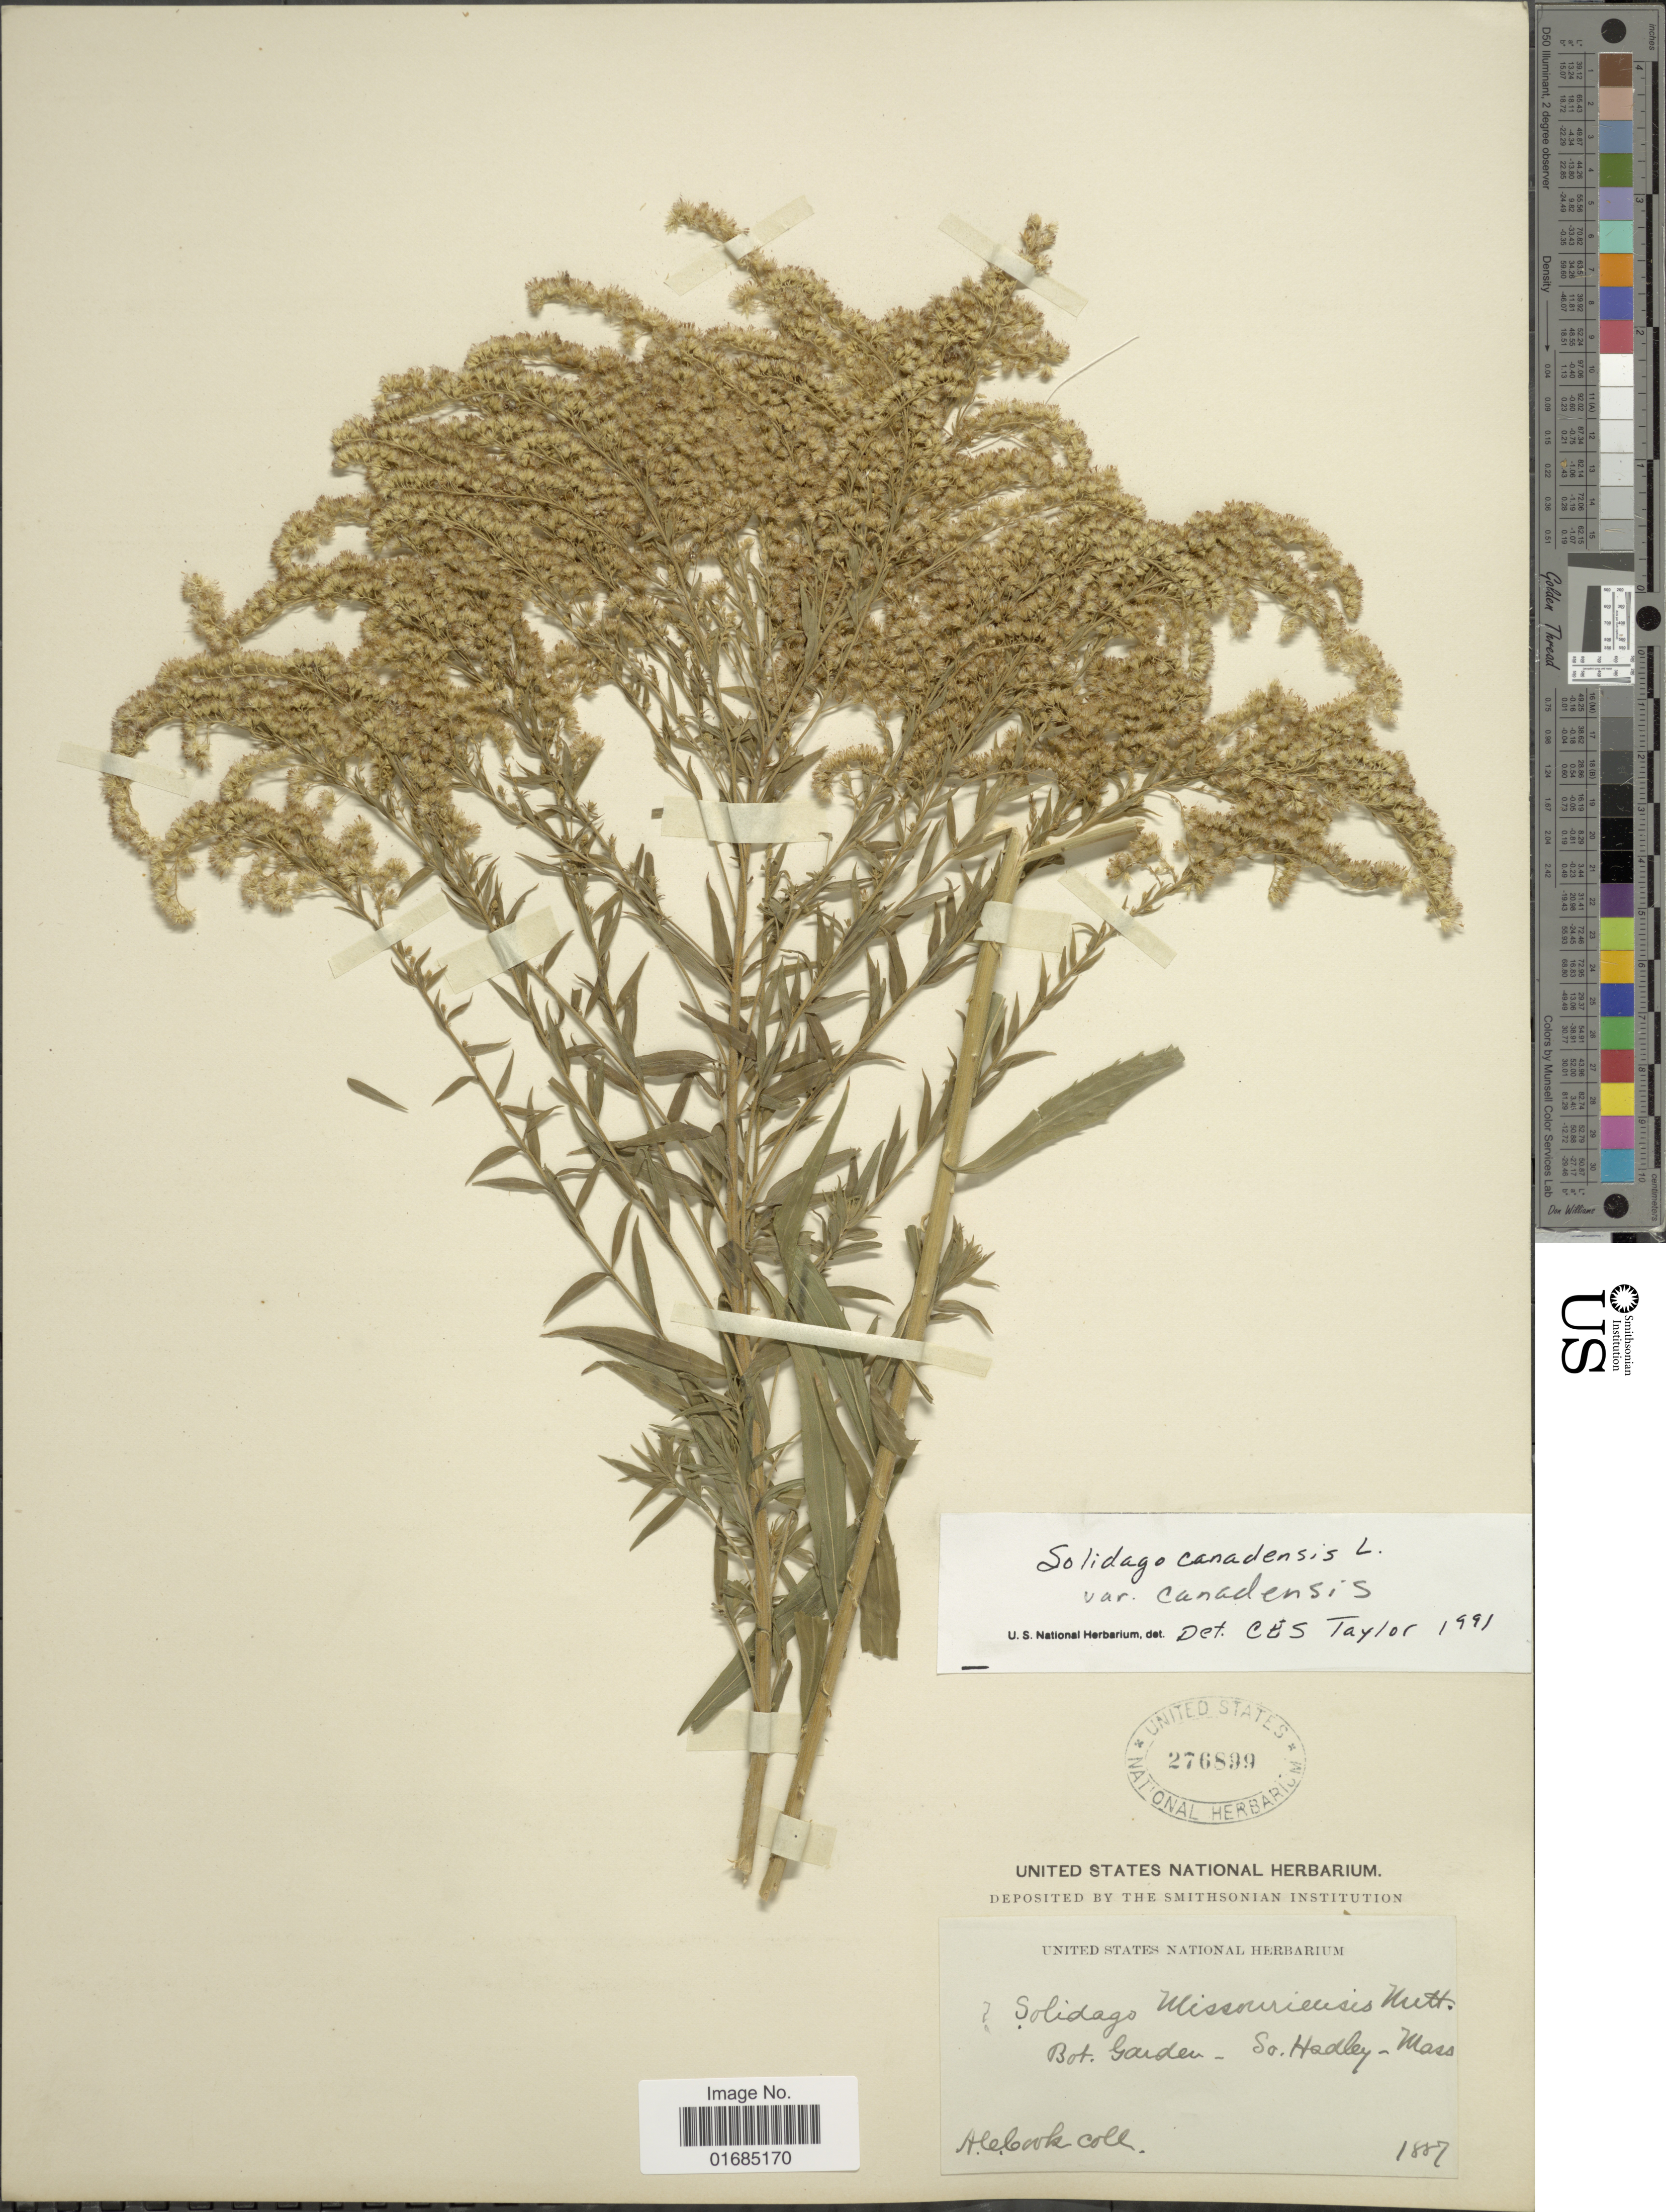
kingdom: Plantae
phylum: Tracheophyta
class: Magnoliopsida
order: Asterales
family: Asteraceae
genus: Solidago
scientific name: Solidago canadensis var. canadensis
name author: L.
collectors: Alice C. Cook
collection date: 1887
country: United States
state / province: Massachusetts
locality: Bot, Garden - So. Hadley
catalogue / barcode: US 276899